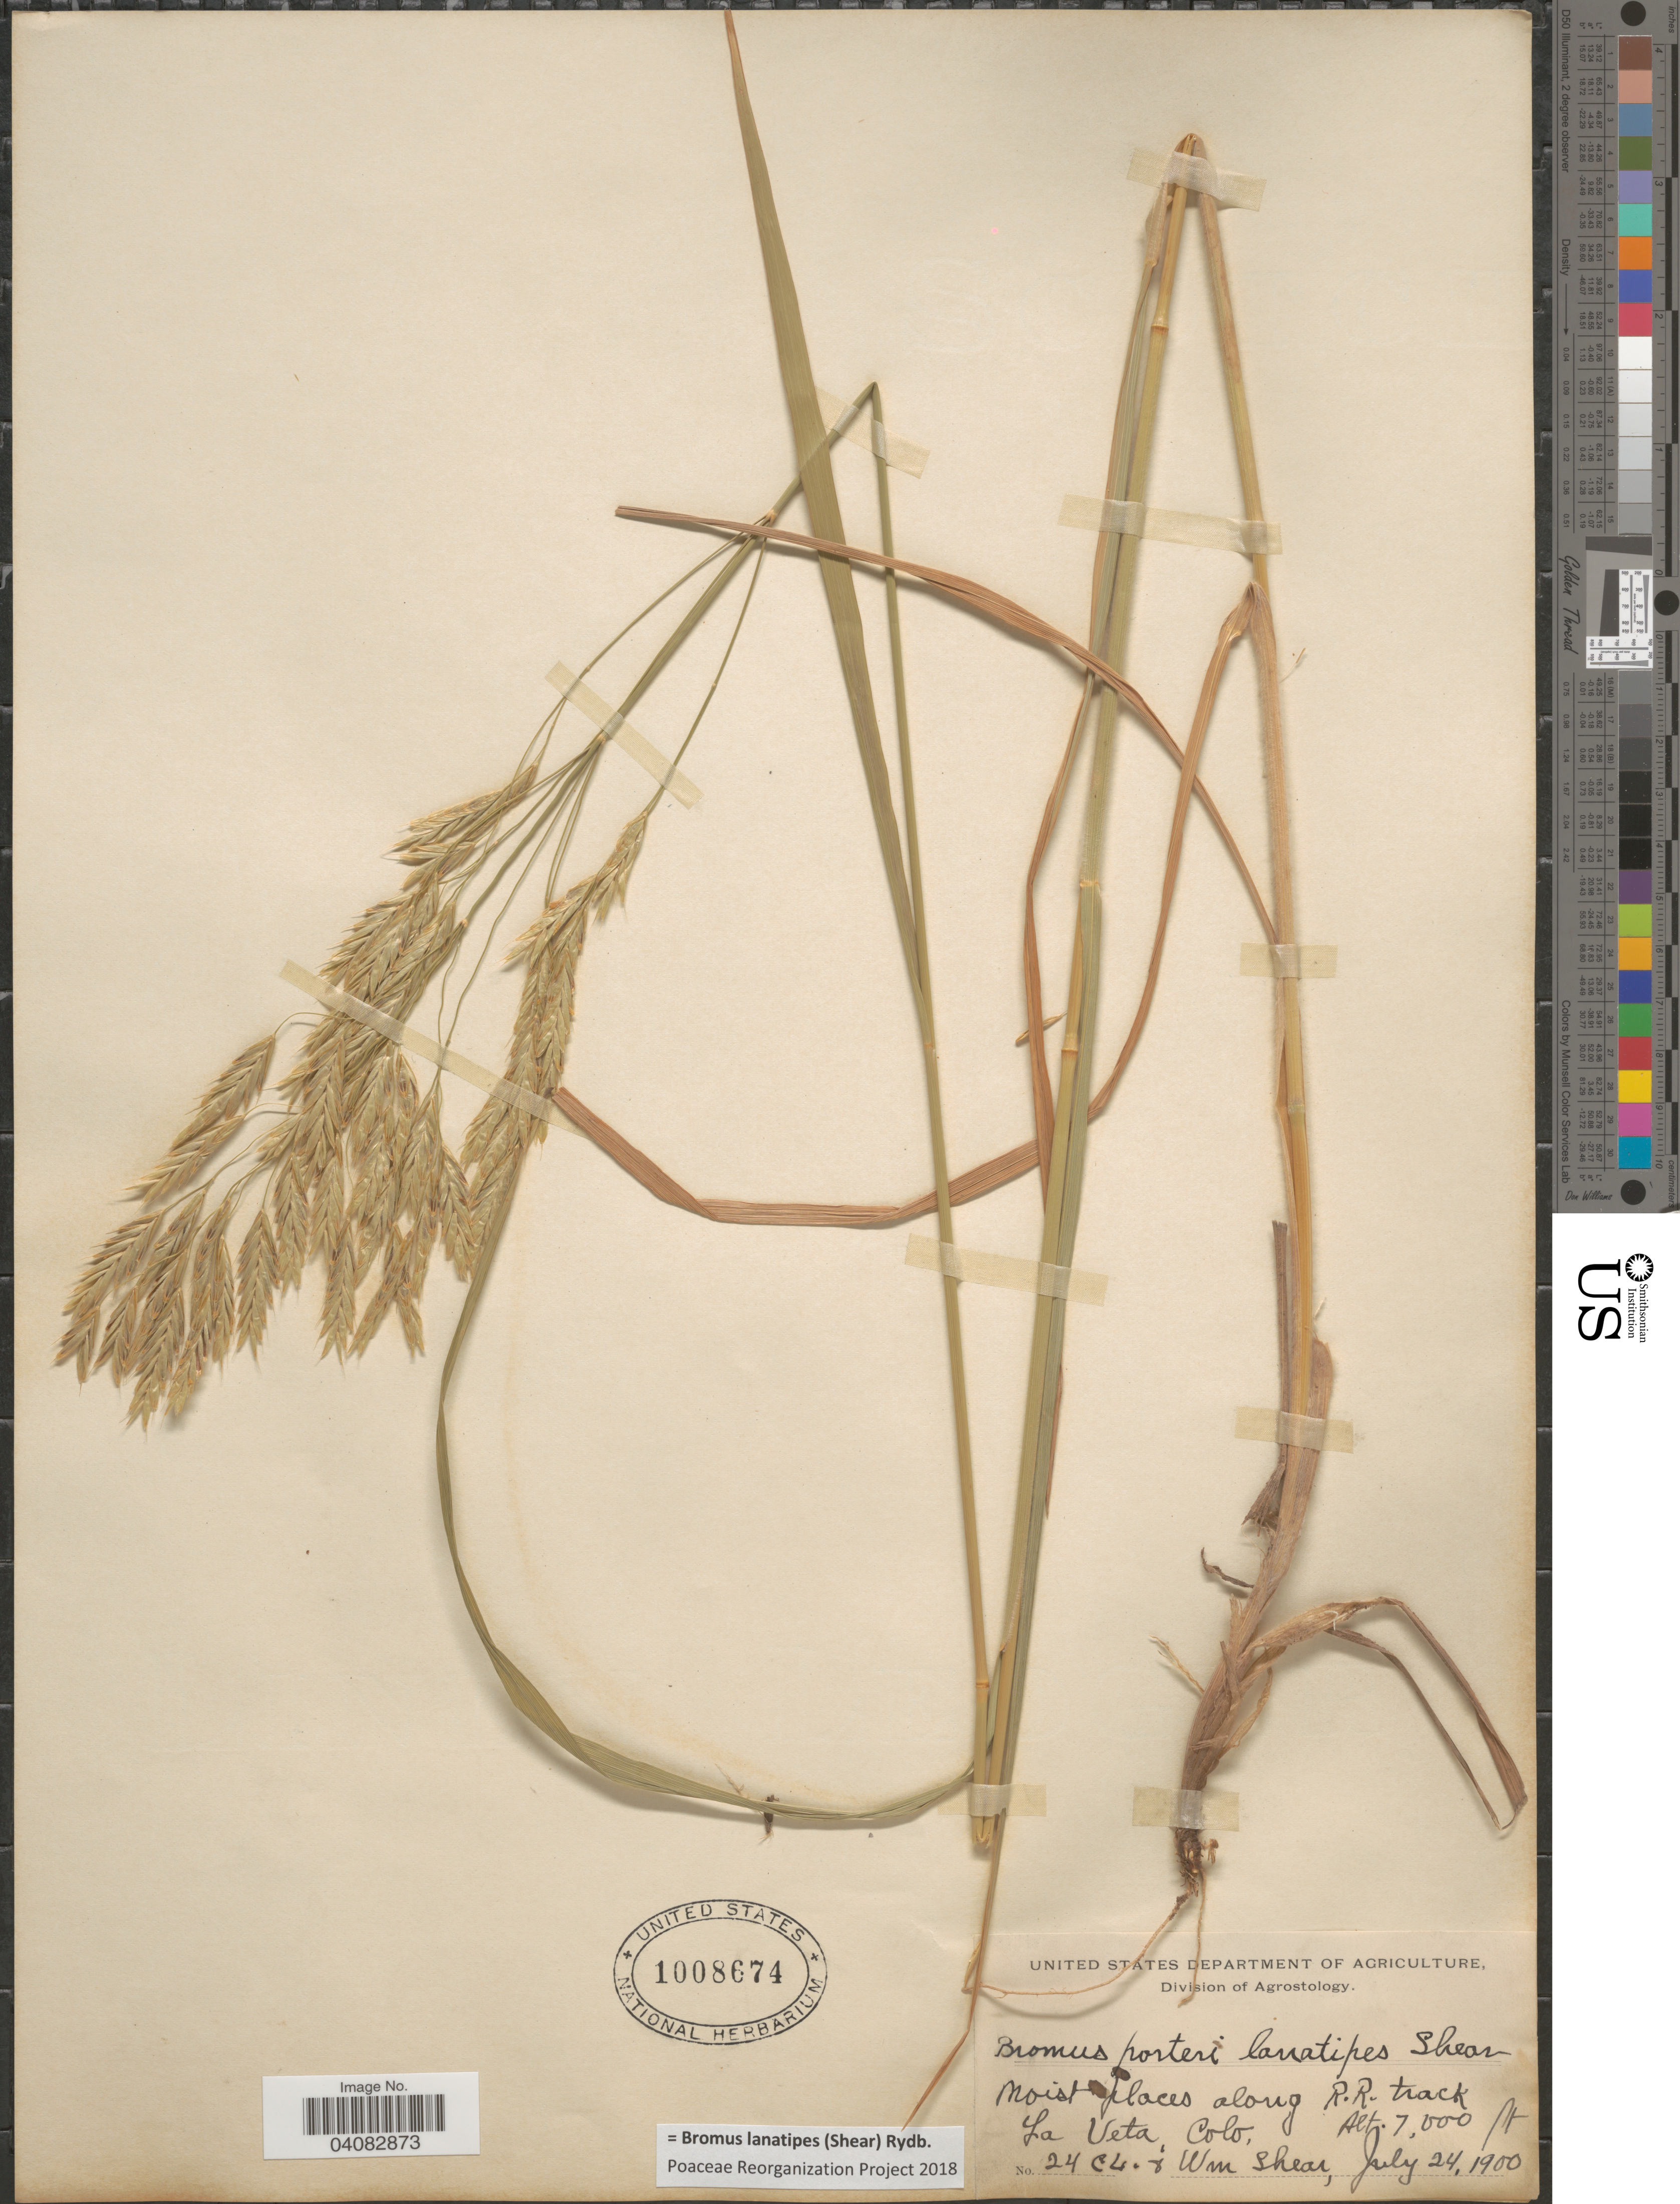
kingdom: Plantae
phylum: Tracheophyta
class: Liliopsida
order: Poales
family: Poaceae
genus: Bromus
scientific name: Bromus lanatipes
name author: (Shear) Rydb.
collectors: C. L. Shear & W. Shear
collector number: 24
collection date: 1900-07-24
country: United States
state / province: Colorado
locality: Moist places along R.R. track La Veta.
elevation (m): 2134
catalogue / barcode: US 1008674